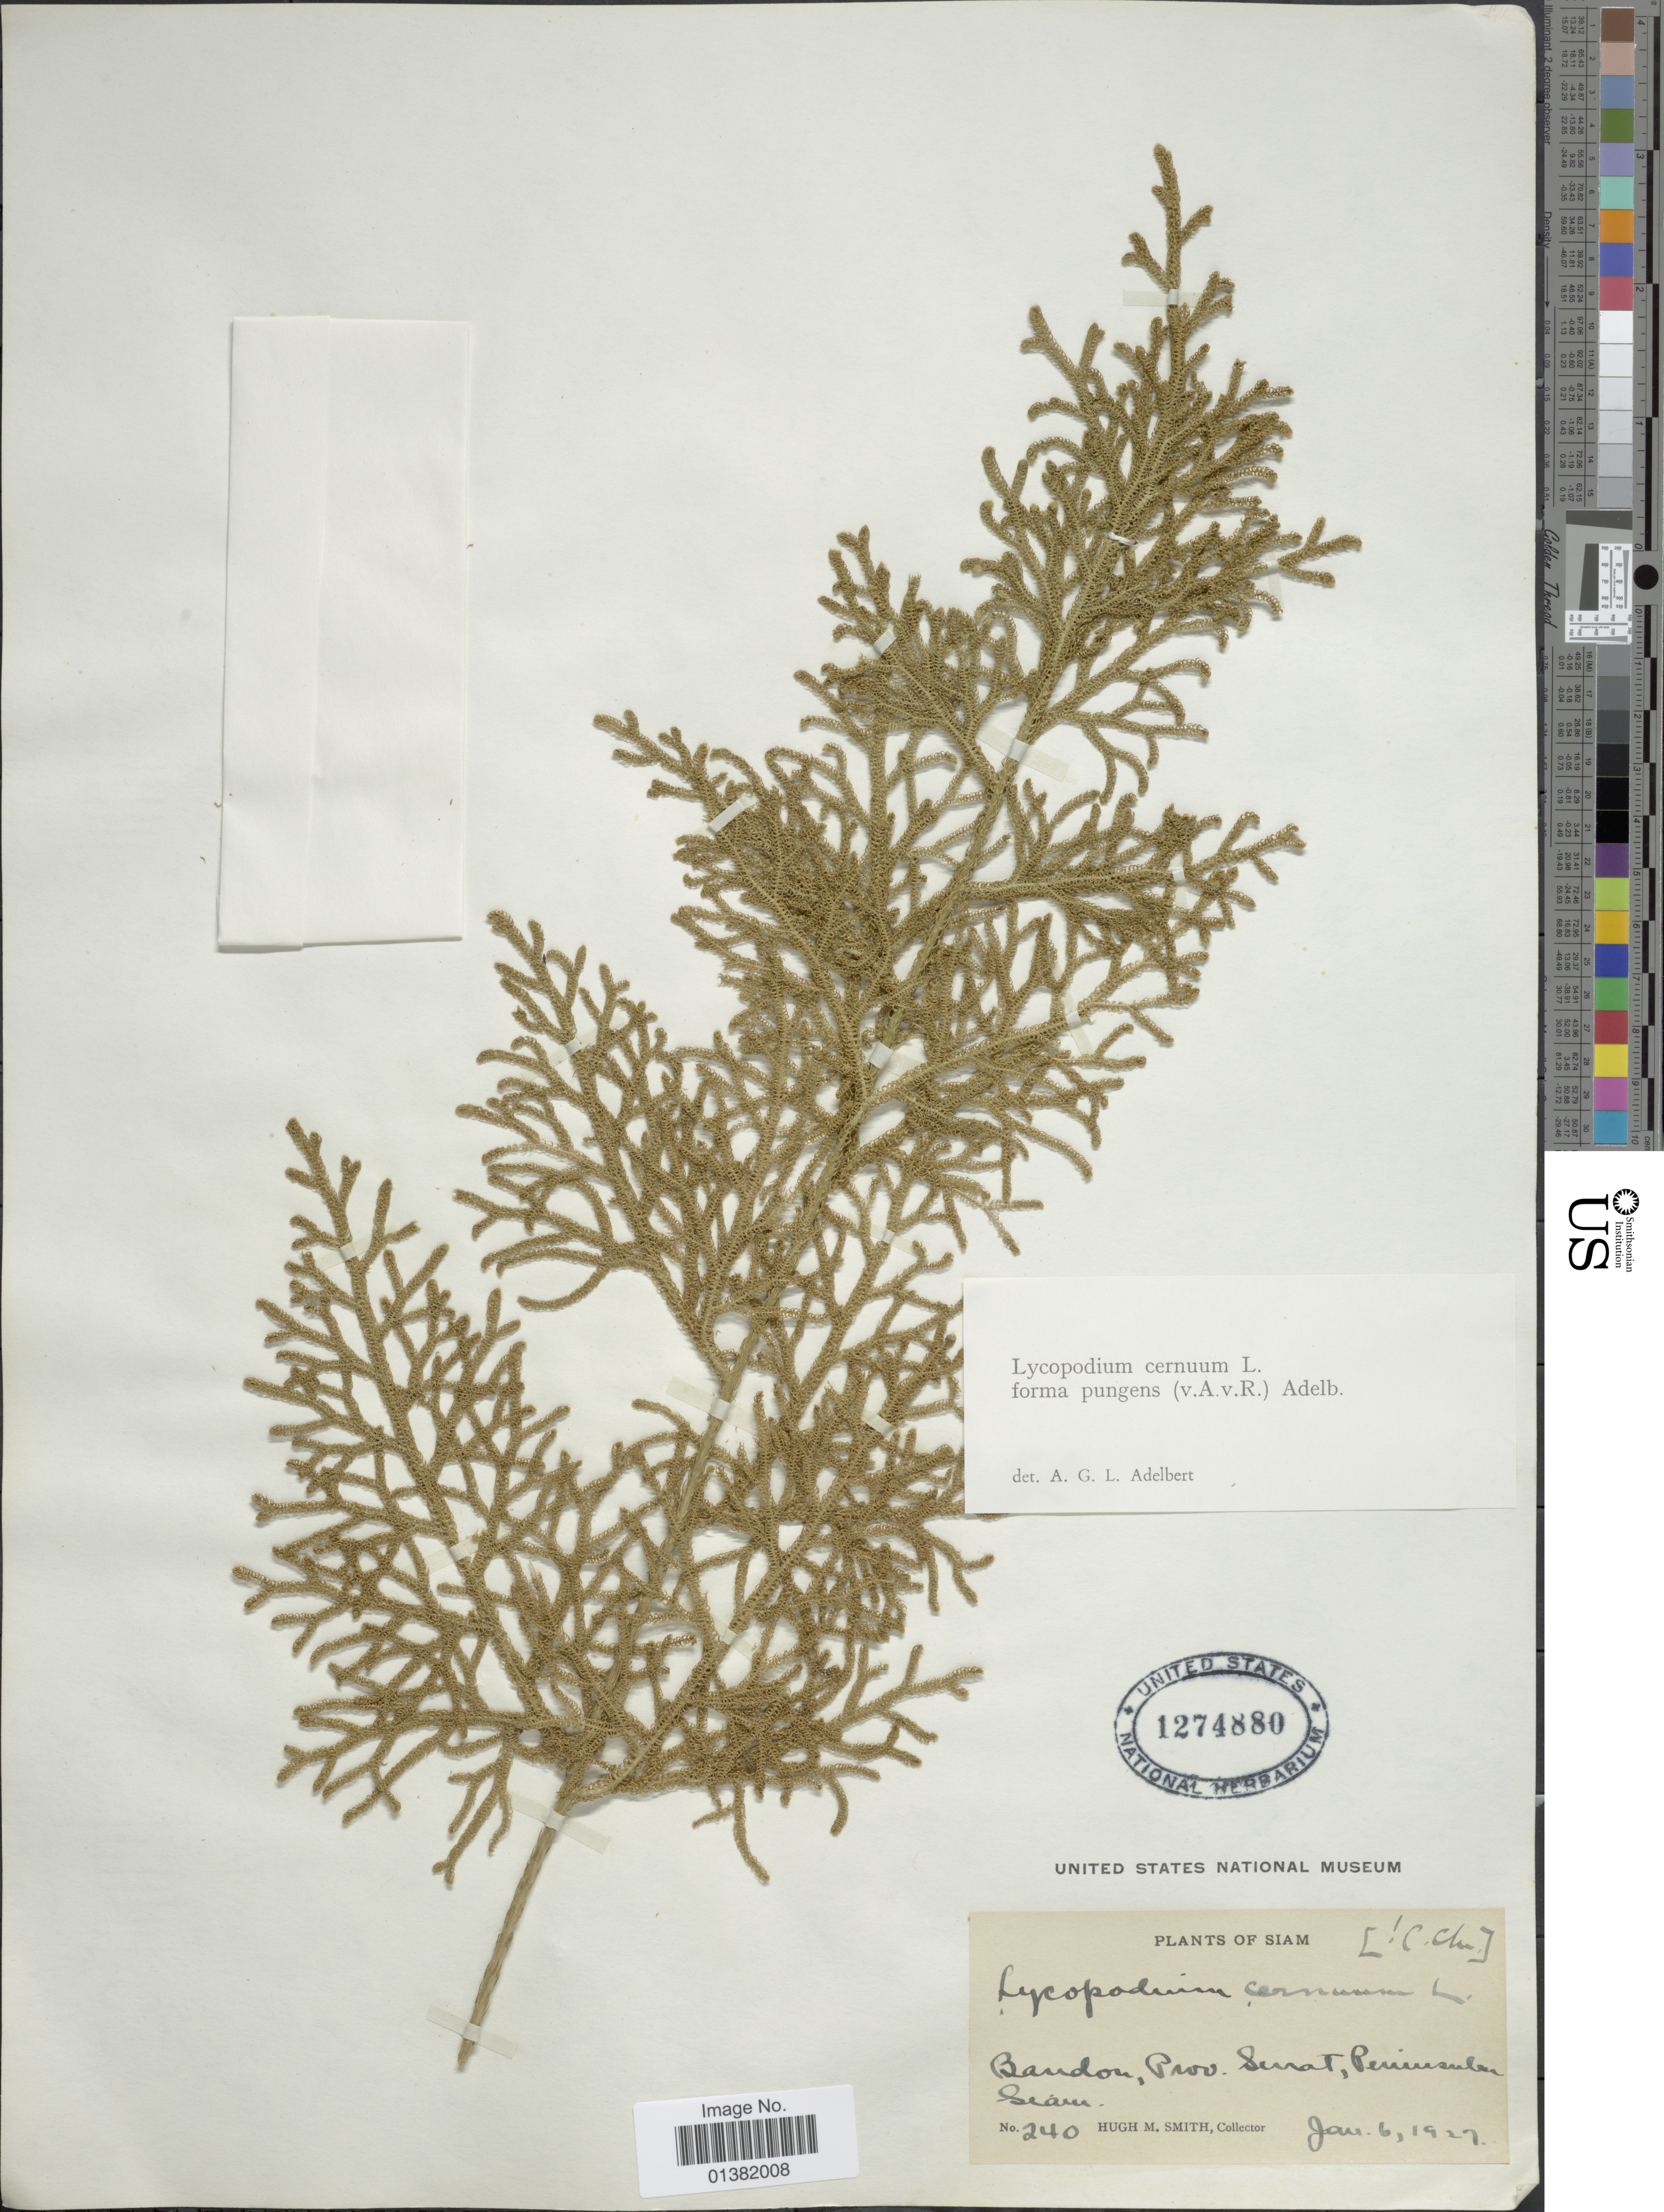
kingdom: Plantae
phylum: Tracheophyta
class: Lycopodiopsida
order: Lycopodiales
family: Lycopodiaceae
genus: Palhinhaea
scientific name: Palhinhaea cernua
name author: (L.) Vasc. & Franco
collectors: H. M. Smith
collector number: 240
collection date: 1927-01-06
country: Thailand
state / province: Surat Thani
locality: Siam, Bandon, Prov. Surat, Peninsular Siam.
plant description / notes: Corrected "Siam, Bandou, Prov. Senat, Peninsulan Seam" to "Siam, Bandon, Prov. Surat, Peninsular Siam." Filled Surat into Province field.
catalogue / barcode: US 1274880